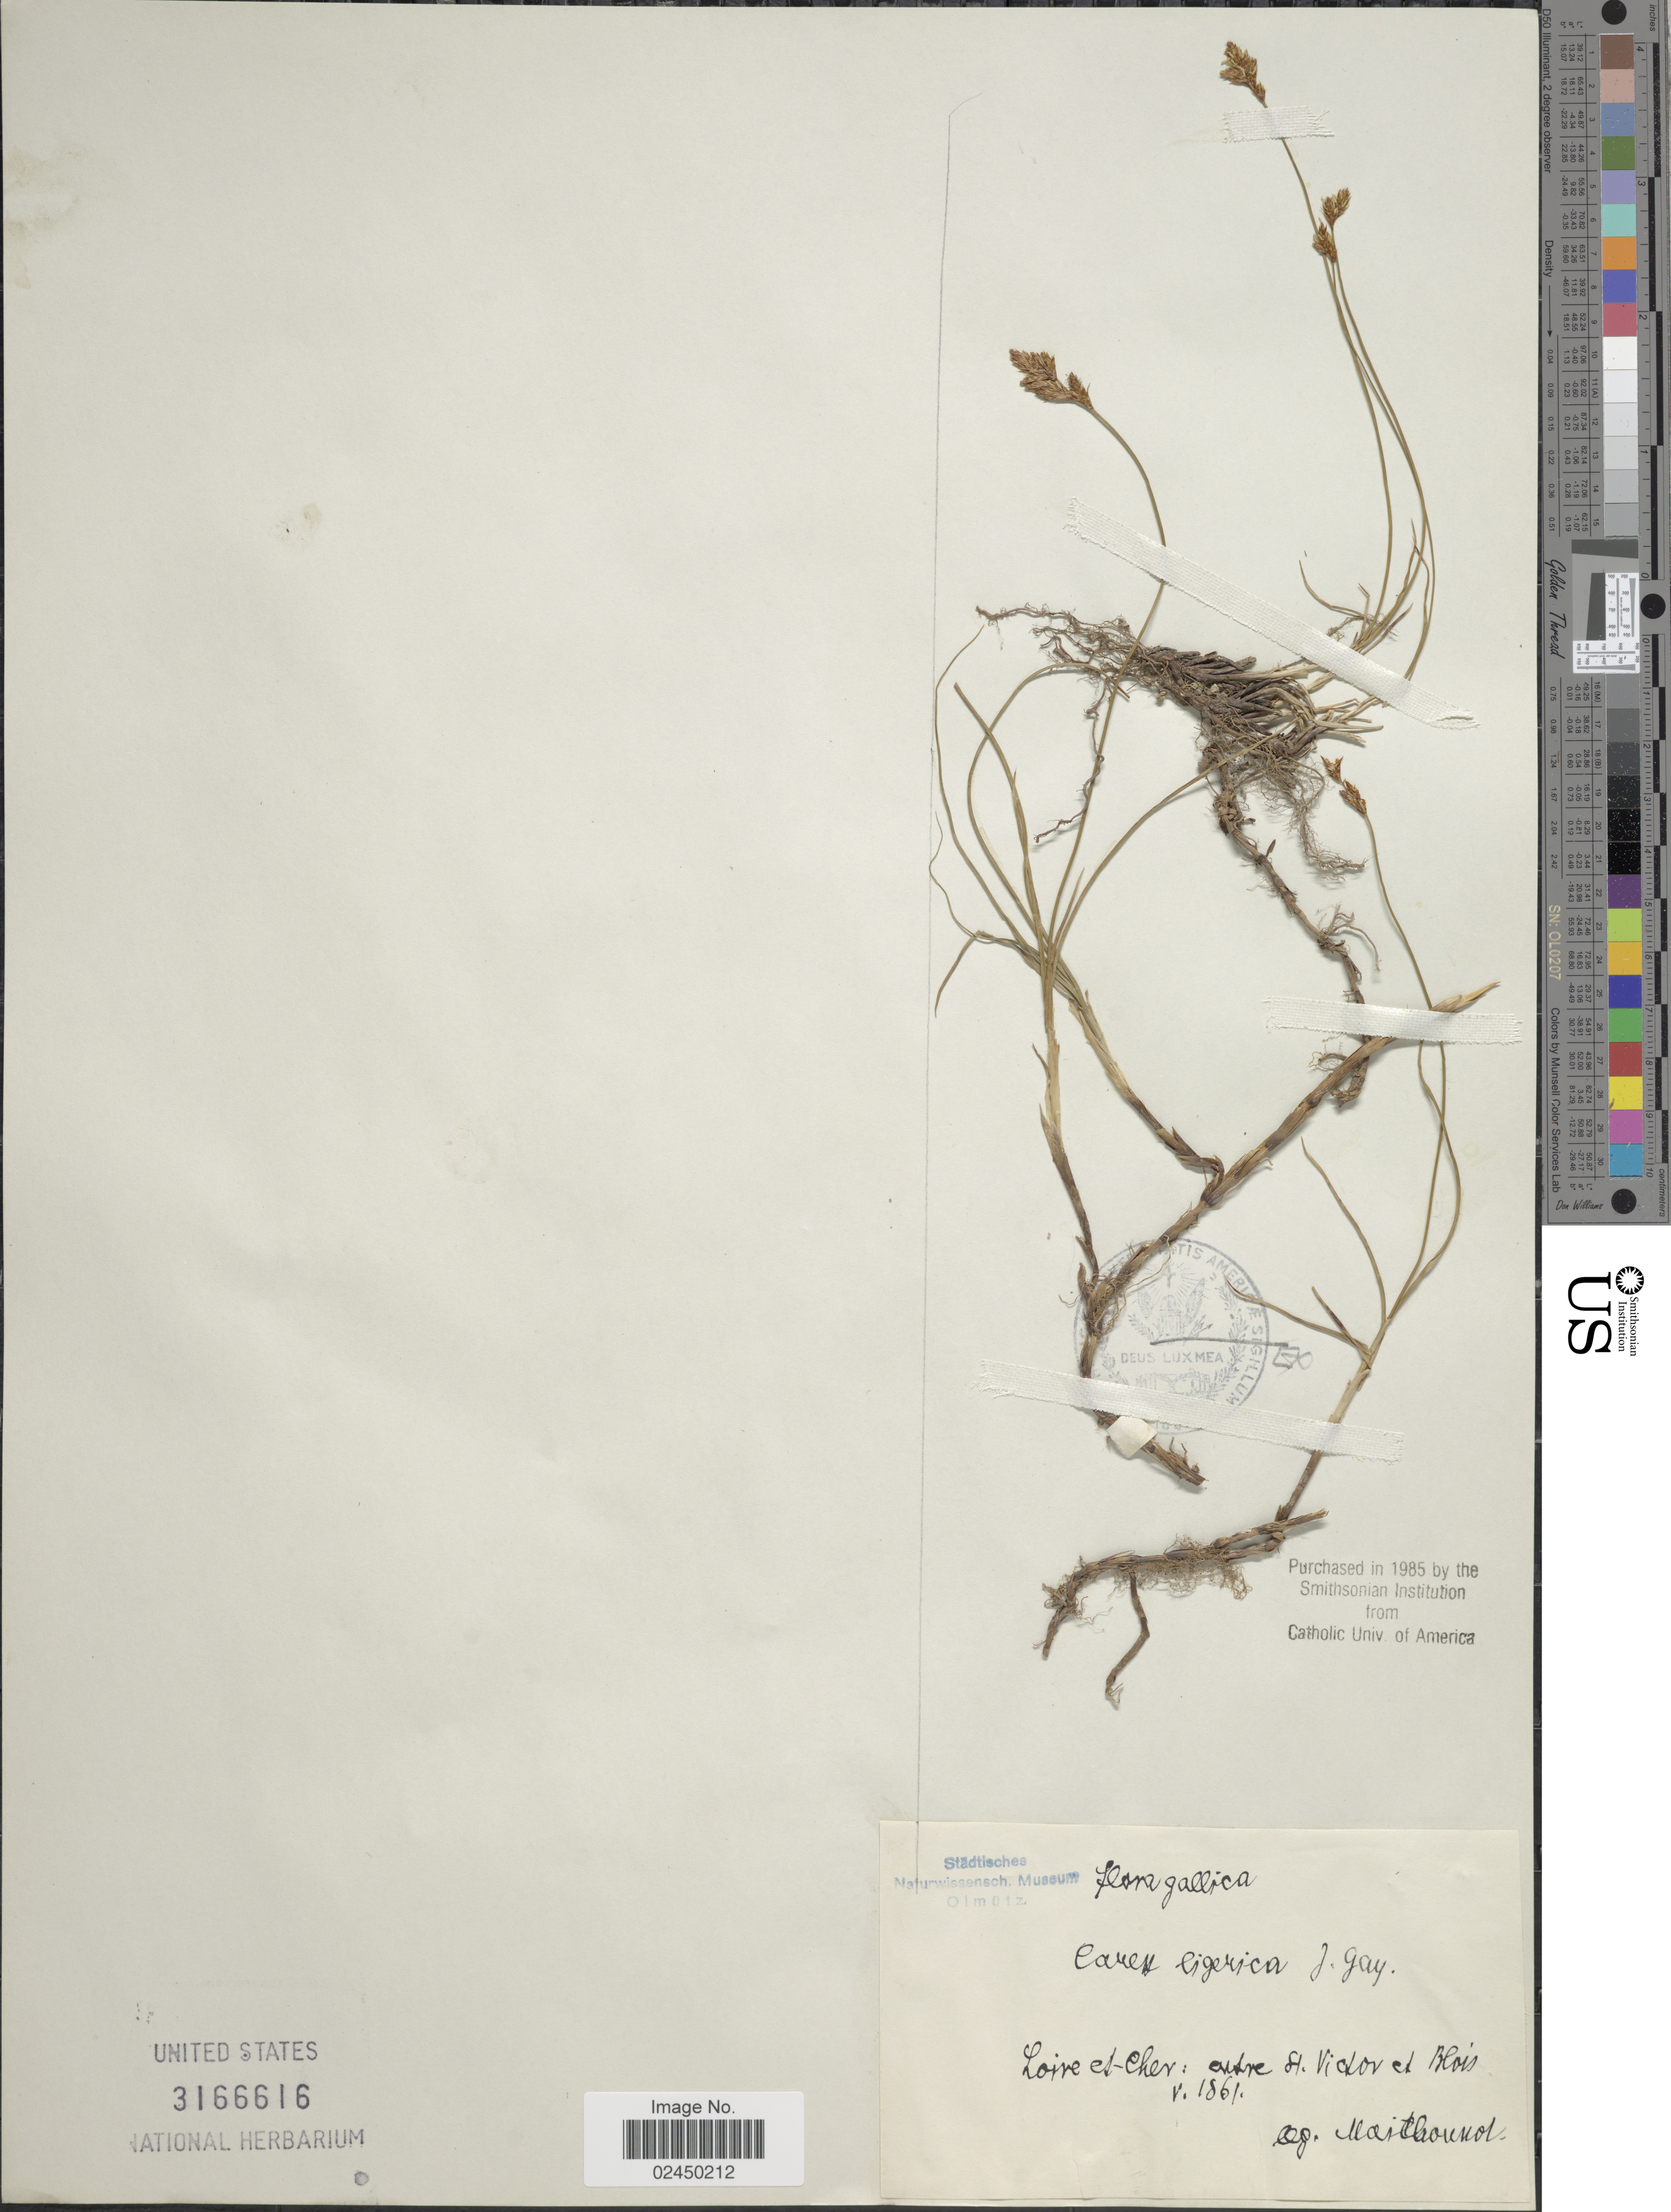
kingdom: Plantae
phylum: Tracheophyta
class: Liliopsida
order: Poales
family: Cyperaceae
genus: Carex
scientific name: Carex colchica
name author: J. Gay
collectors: Maithonnot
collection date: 1861-05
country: France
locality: Gallica, Loire et-Cher: entre St Vitor et Blois [interpreted]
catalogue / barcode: US 3166616